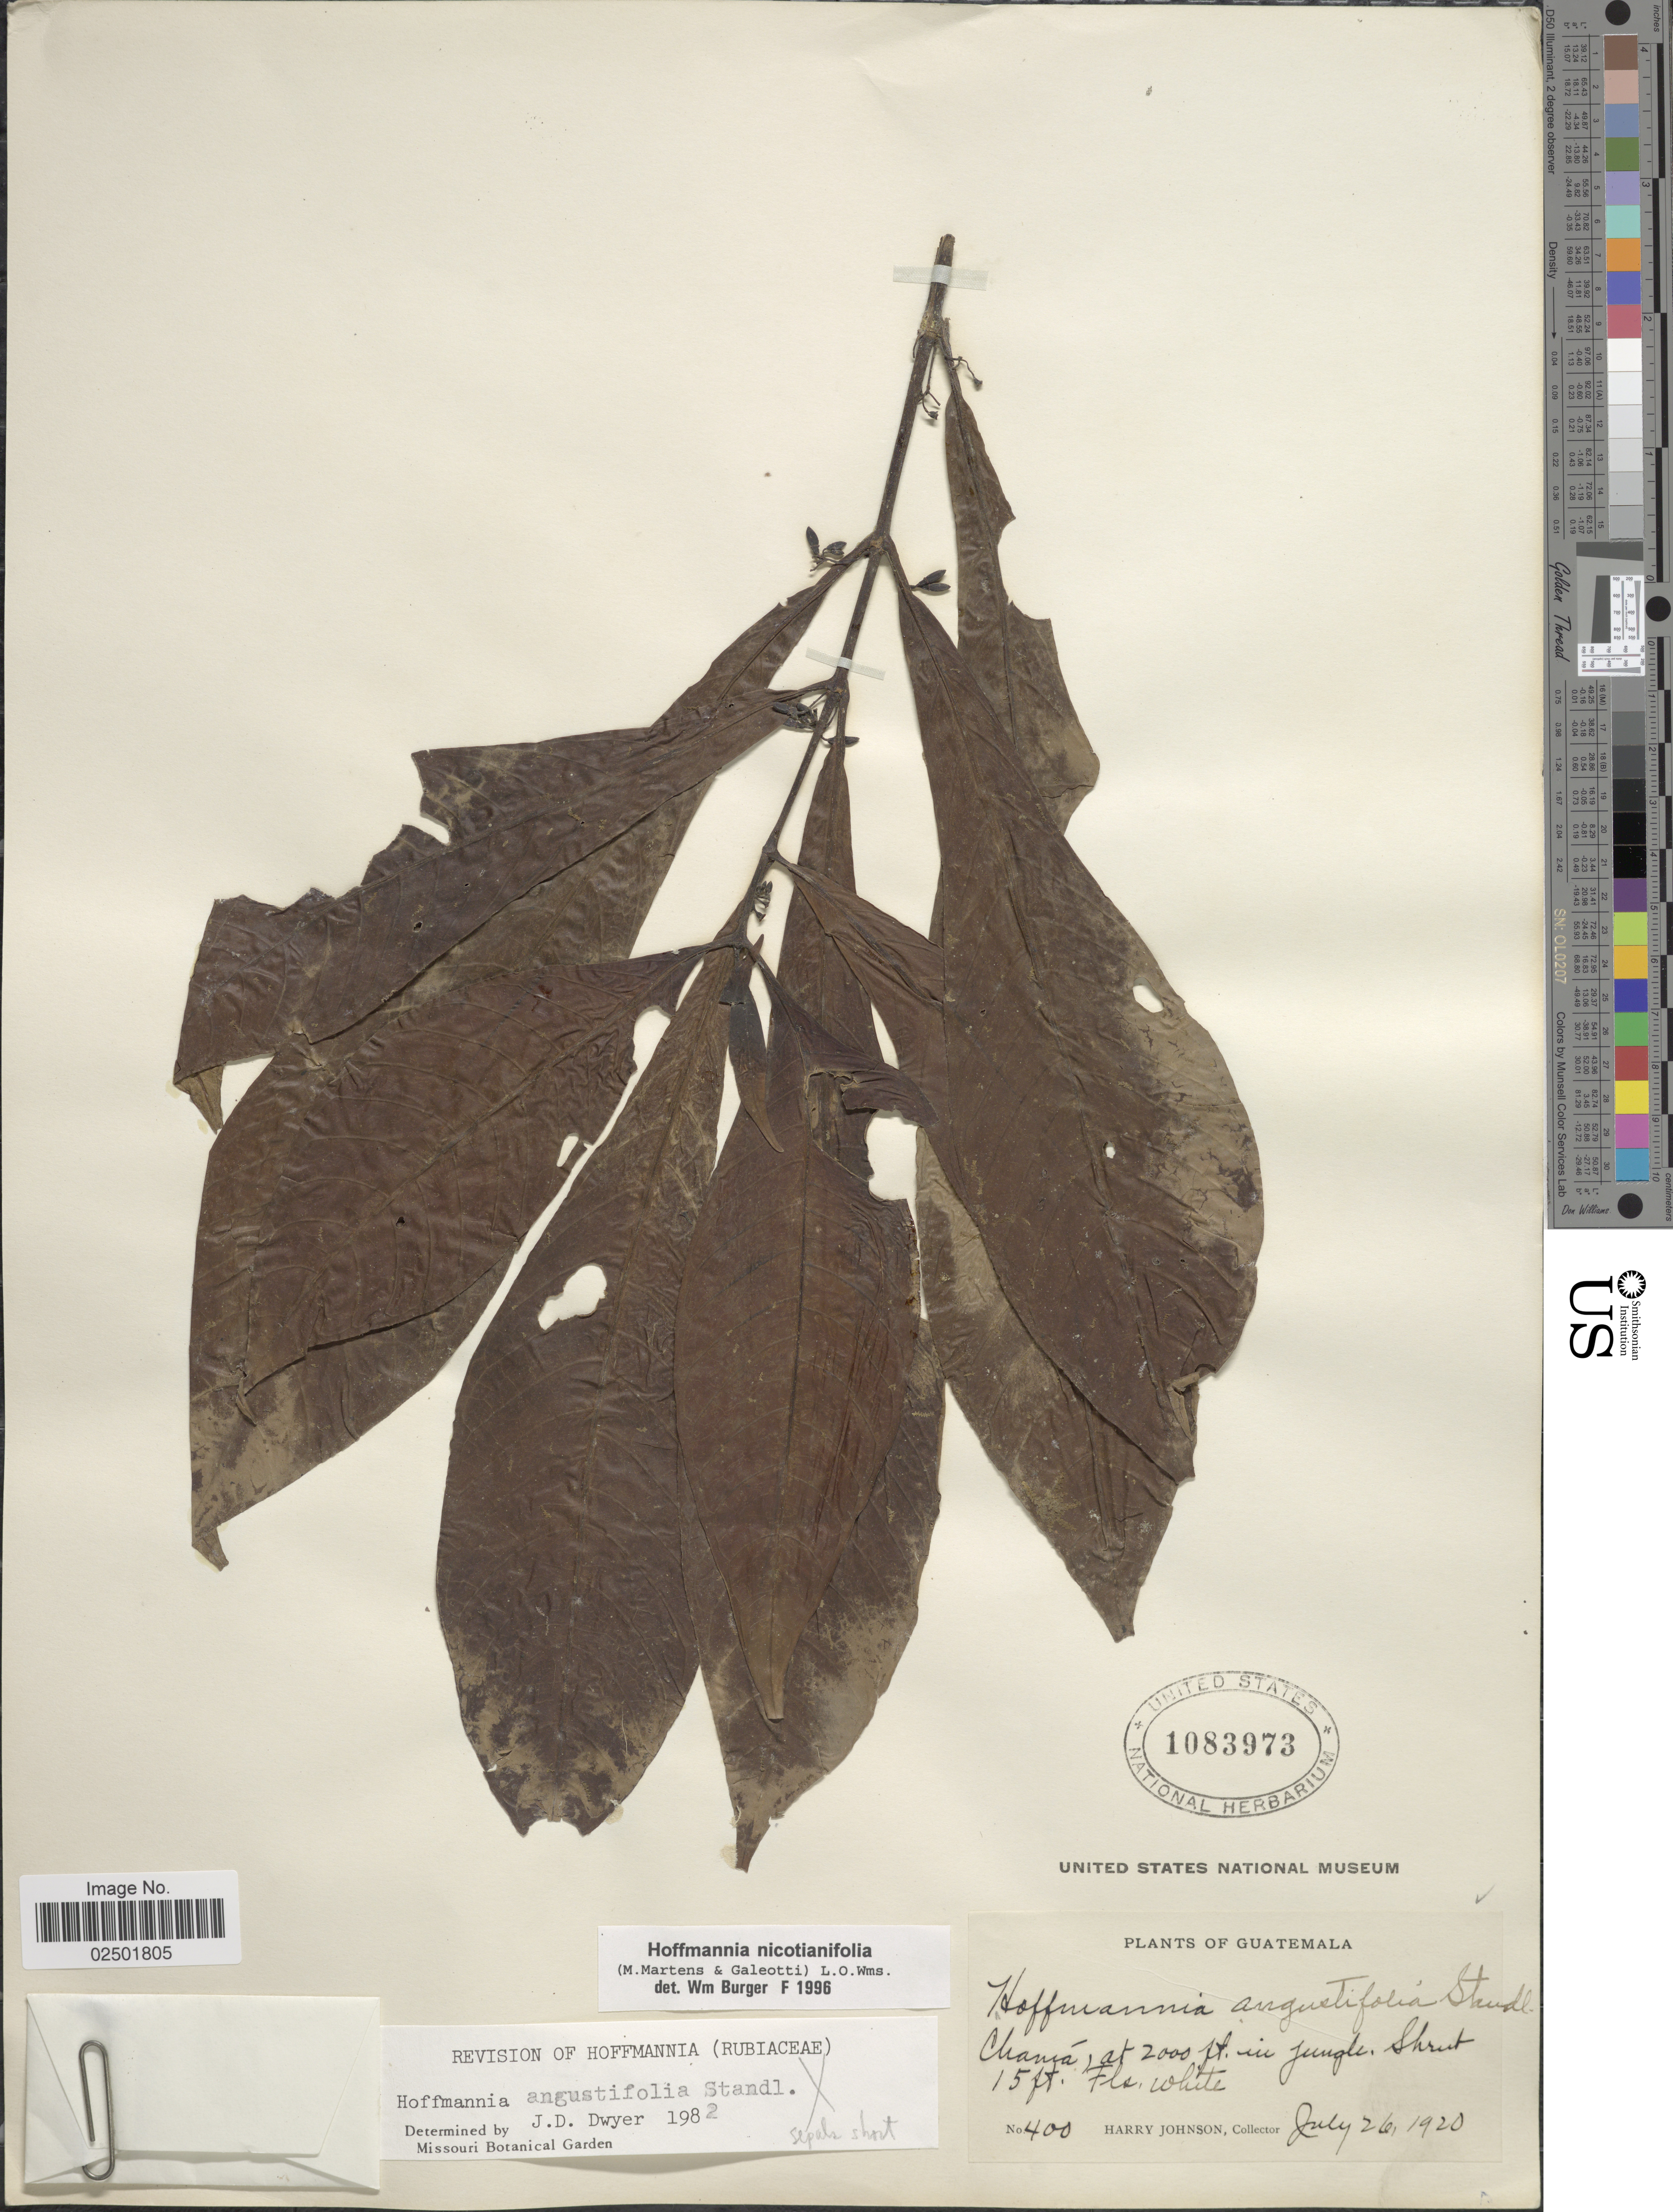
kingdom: Plantae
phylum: Tracheophyta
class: Magnoliopsida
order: Gentianales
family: Rubiaceae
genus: Hoffmannia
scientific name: Hoffmannia nicotianifolia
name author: (M. Martens & Galeoti) L.O. Williams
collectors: H. Johnson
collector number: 400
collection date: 1920-07-26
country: Guatemala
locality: Chanía,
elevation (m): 610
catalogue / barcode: US 1083973